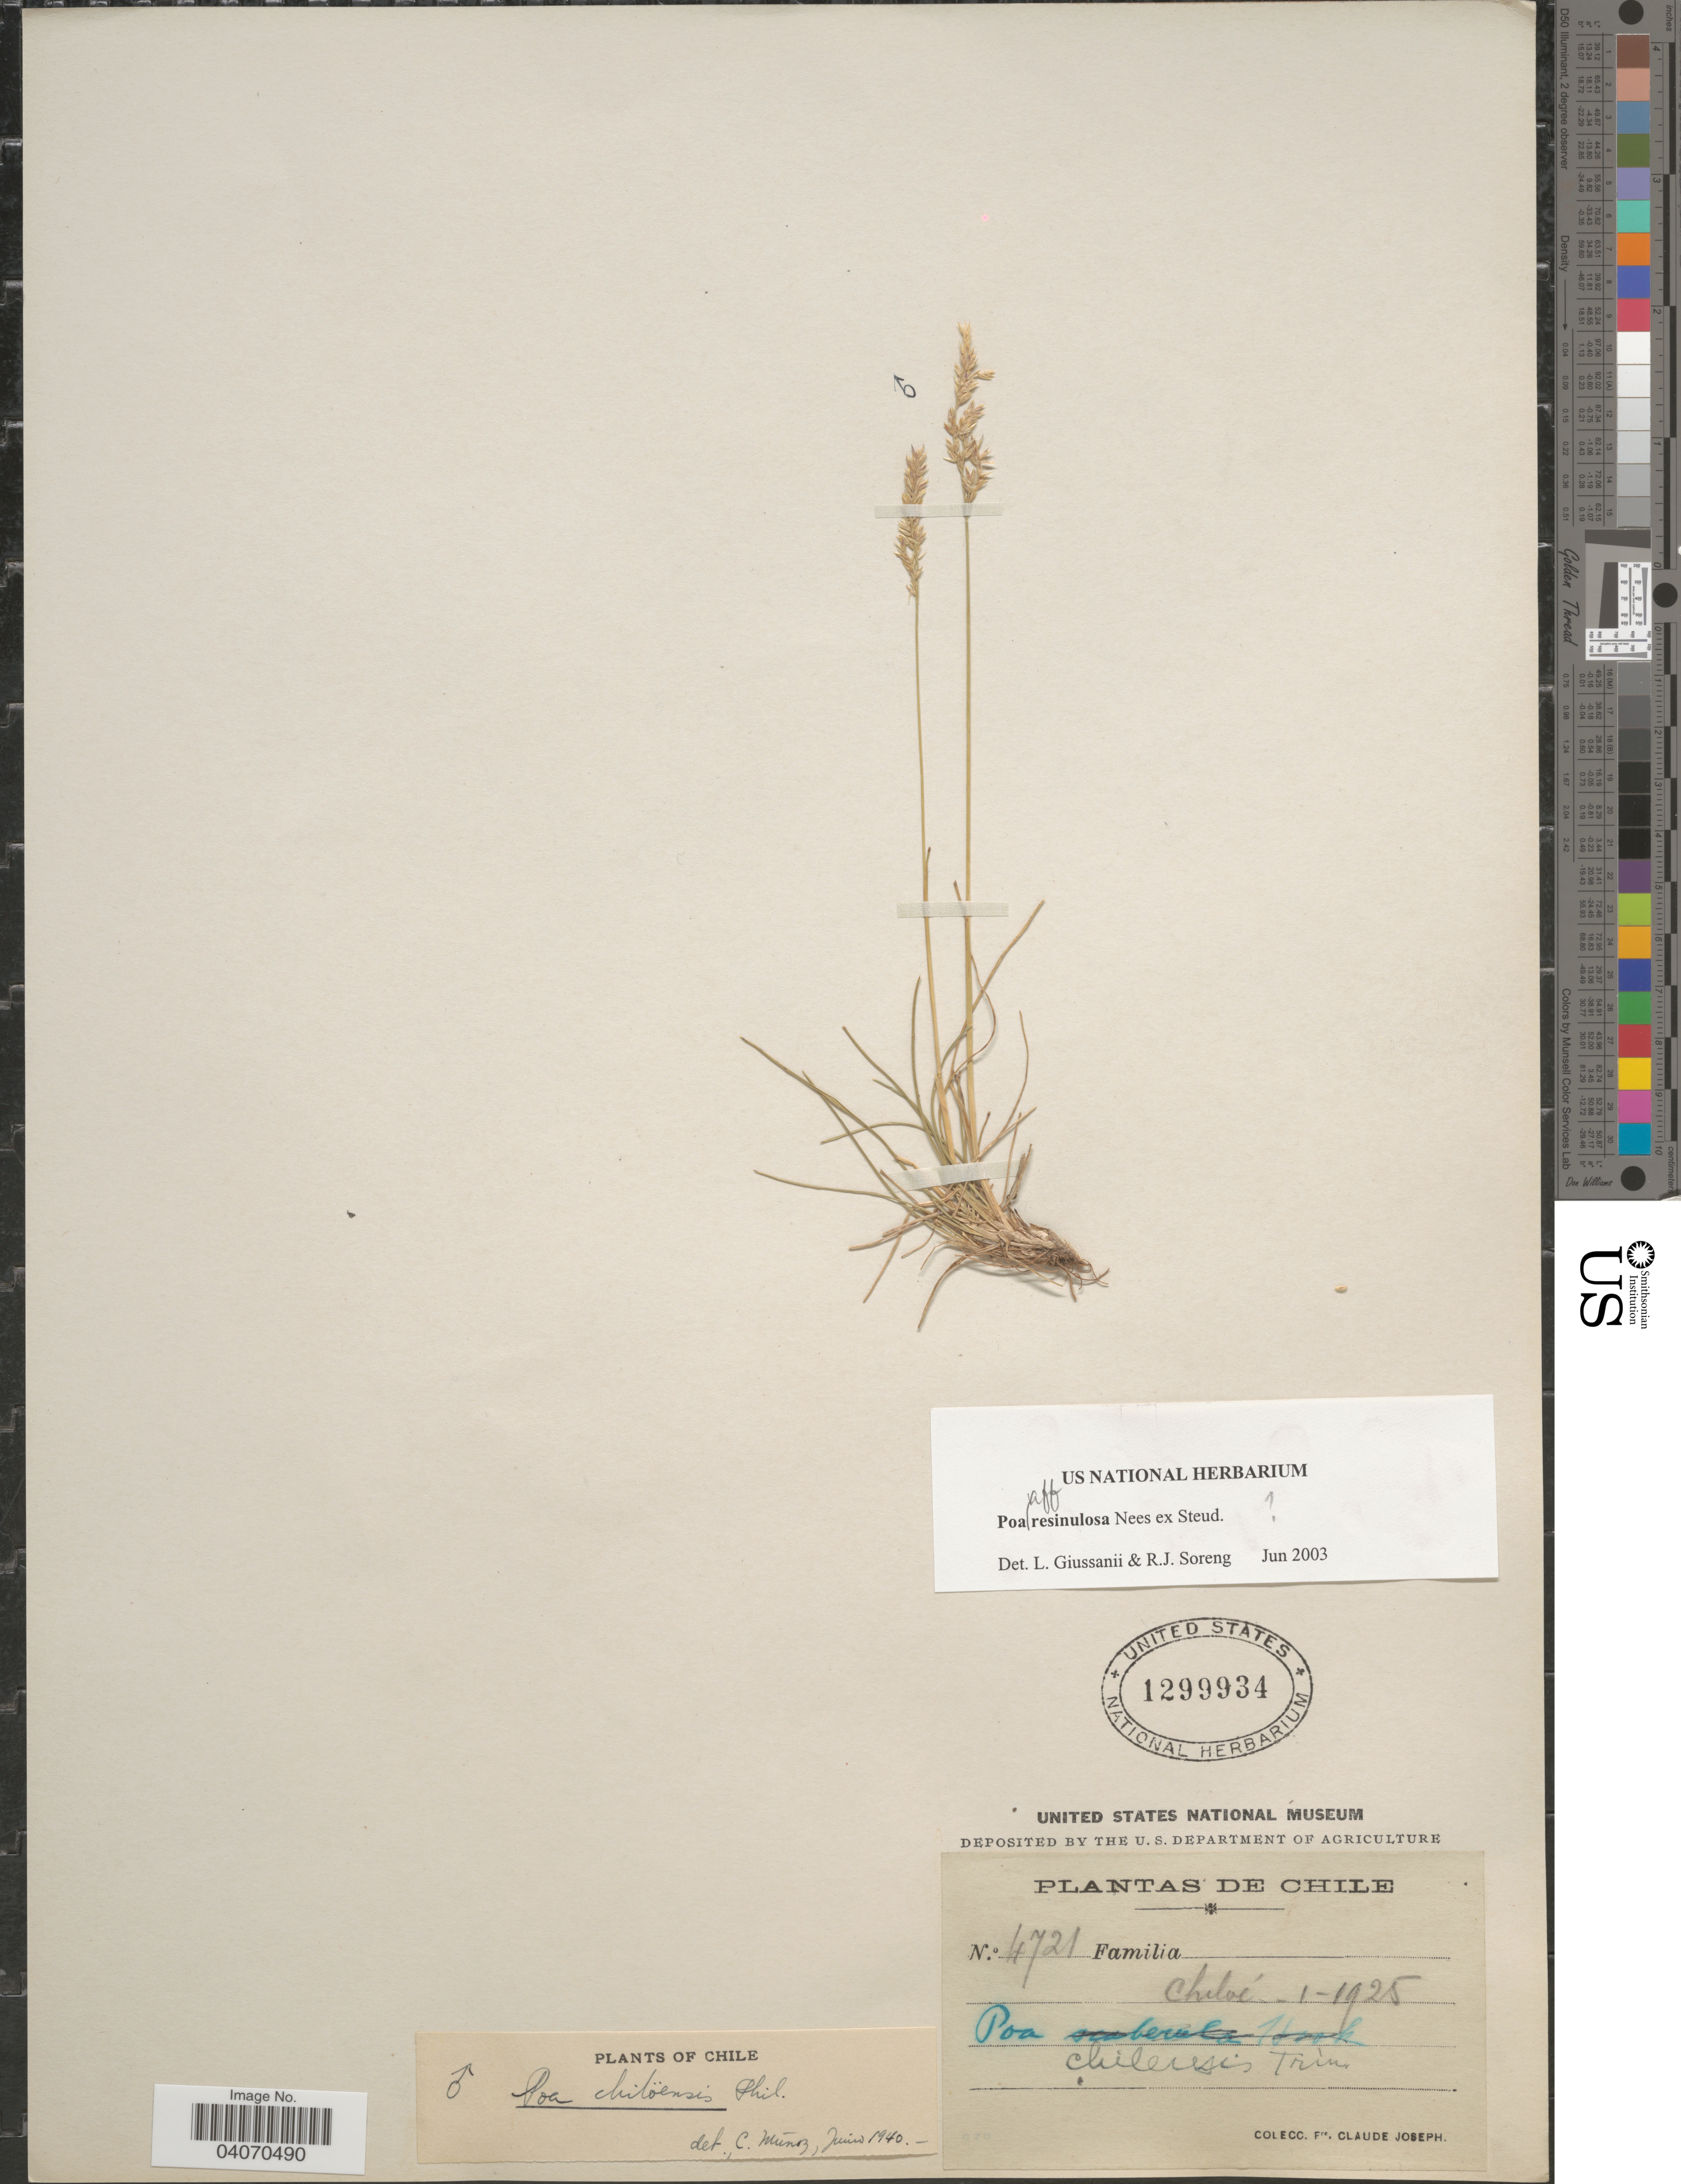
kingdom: Plantae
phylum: Tracheophyta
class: Liliopsida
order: Poales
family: Poaceae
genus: Poa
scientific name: Poa cumingii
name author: Trin.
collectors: Bro. Claude-Joseph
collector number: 4721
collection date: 1925-01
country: Chile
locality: Chiloé.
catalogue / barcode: US 1299934